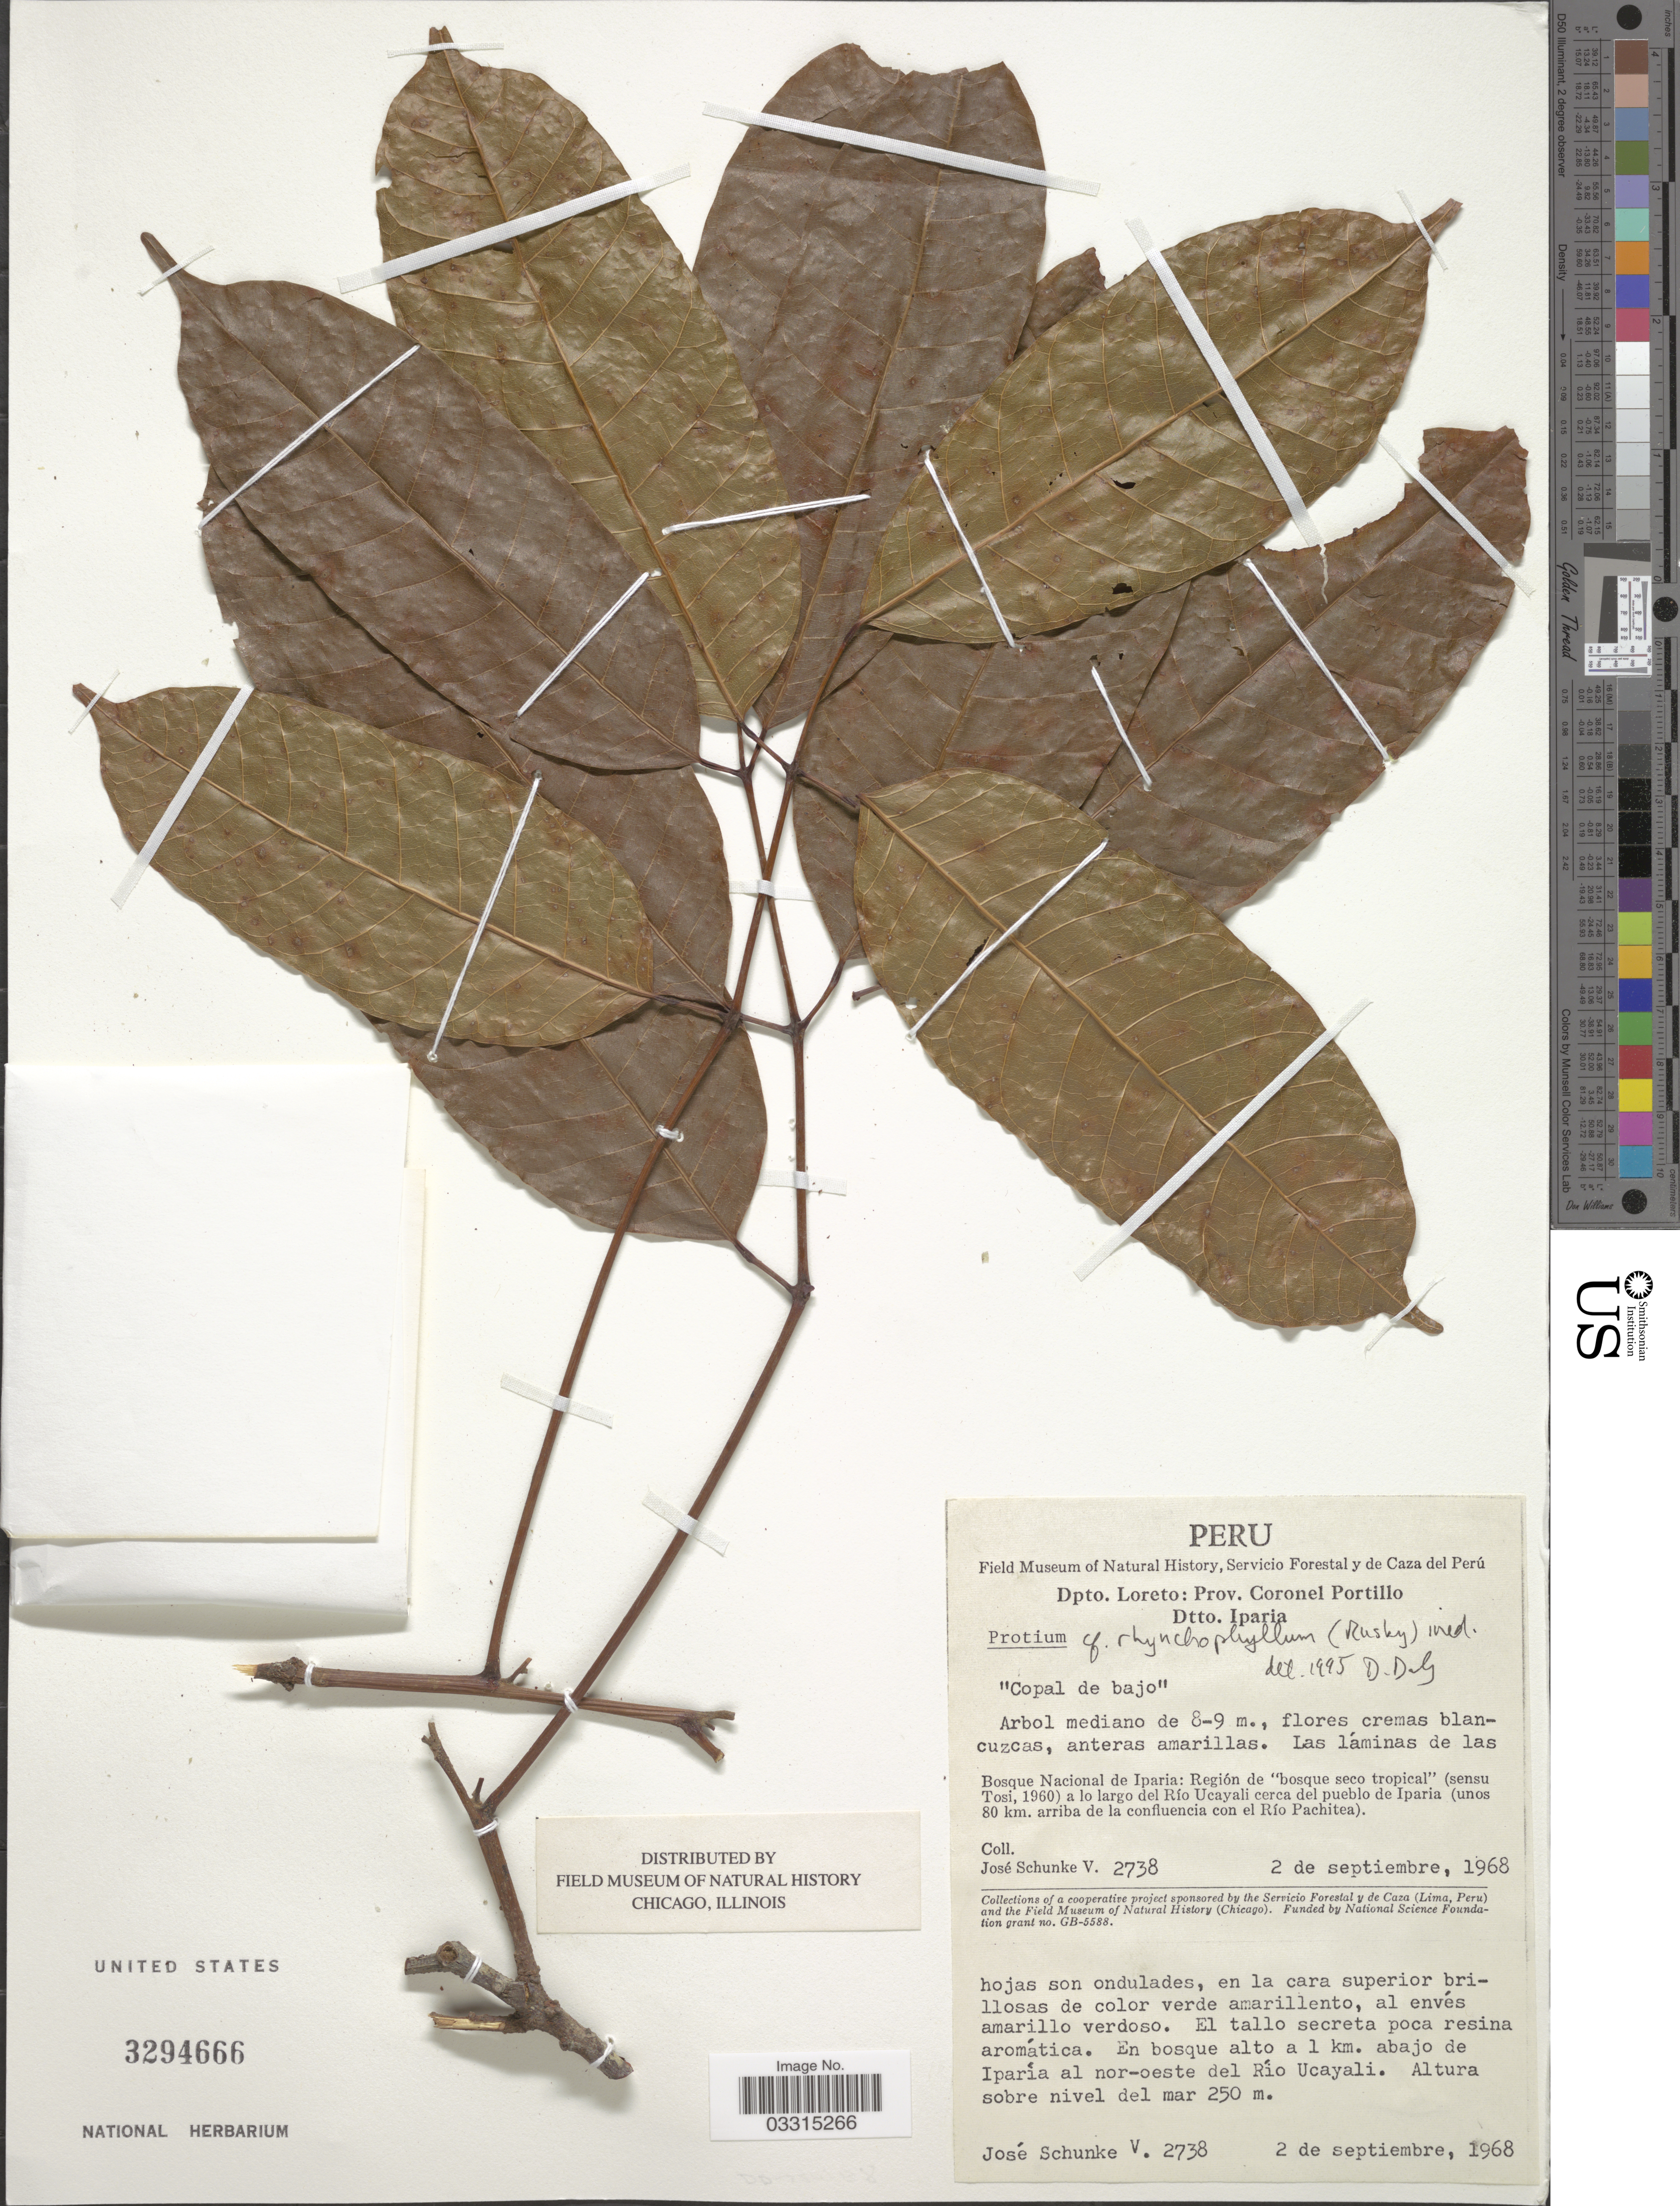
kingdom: Plantae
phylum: Tracheophyta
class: Magnoliopsida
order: Sapindales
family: Burseraceae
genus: Protium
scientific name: Protium rhynchophyllum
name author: (Rusby) ined.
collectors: J. Schunke Vigo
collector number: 2738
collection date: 1968-09-02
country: Peru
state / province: Loreto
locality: Dpto. Loreto: Prov. Coronel Portillo. Dtto Iparia. Bosque Nacional de Iparia: Región de "bosque seco tropical" (sensu Tosi, 1960) a lo largo del Río Ucayali cerca del pueblo de Iparia (unos 80 km. arriba de la confluencia con el Río Pachitea). En bosque alto a 1 km. abajo de Iparia al nor-oeste del Río Ucayali.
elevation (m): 250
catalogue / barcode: US 3294666